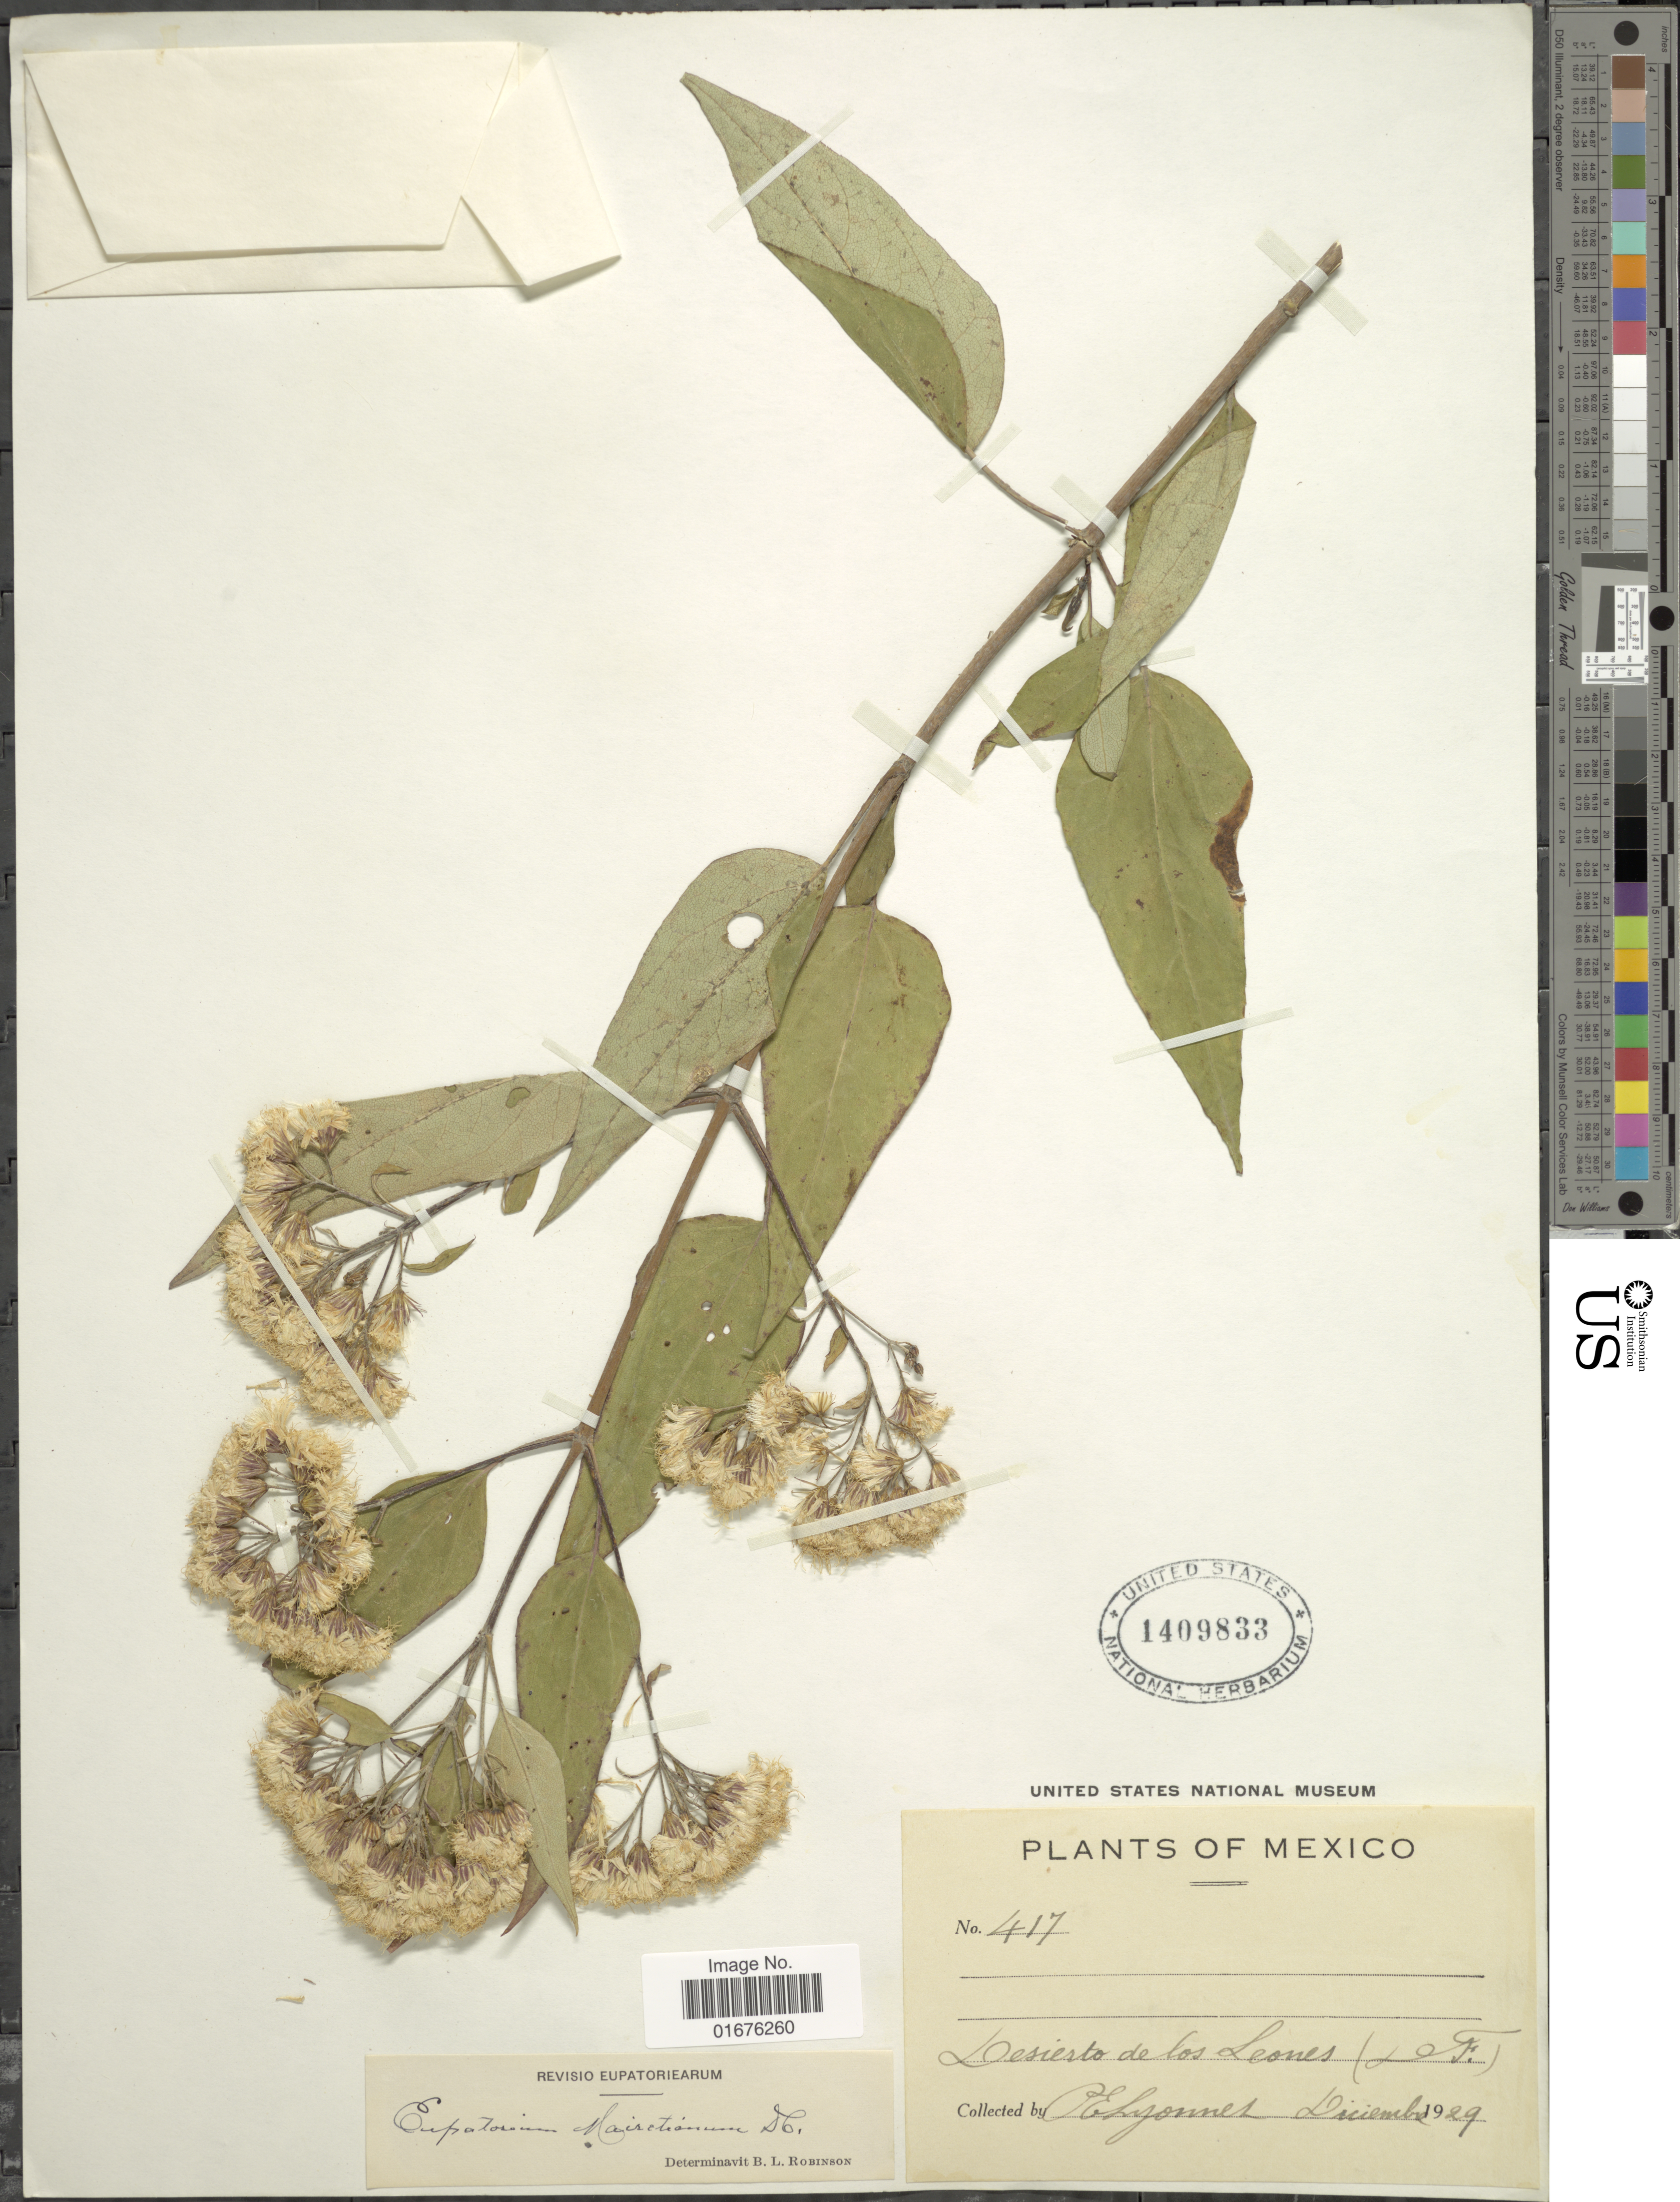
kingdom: Plantae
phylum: Tracheophyta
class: Magnoliopsida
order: Asterales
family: Asteraceae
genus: Ageratina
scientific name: Ageratina mairetiana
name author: (DC.) R.M. King & H. Rob.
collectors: P. Lyonnet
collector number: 417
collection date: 1929-12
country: Mexico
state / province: Distrito Federal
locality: Desierto de los Leones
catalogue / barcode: US 1409833